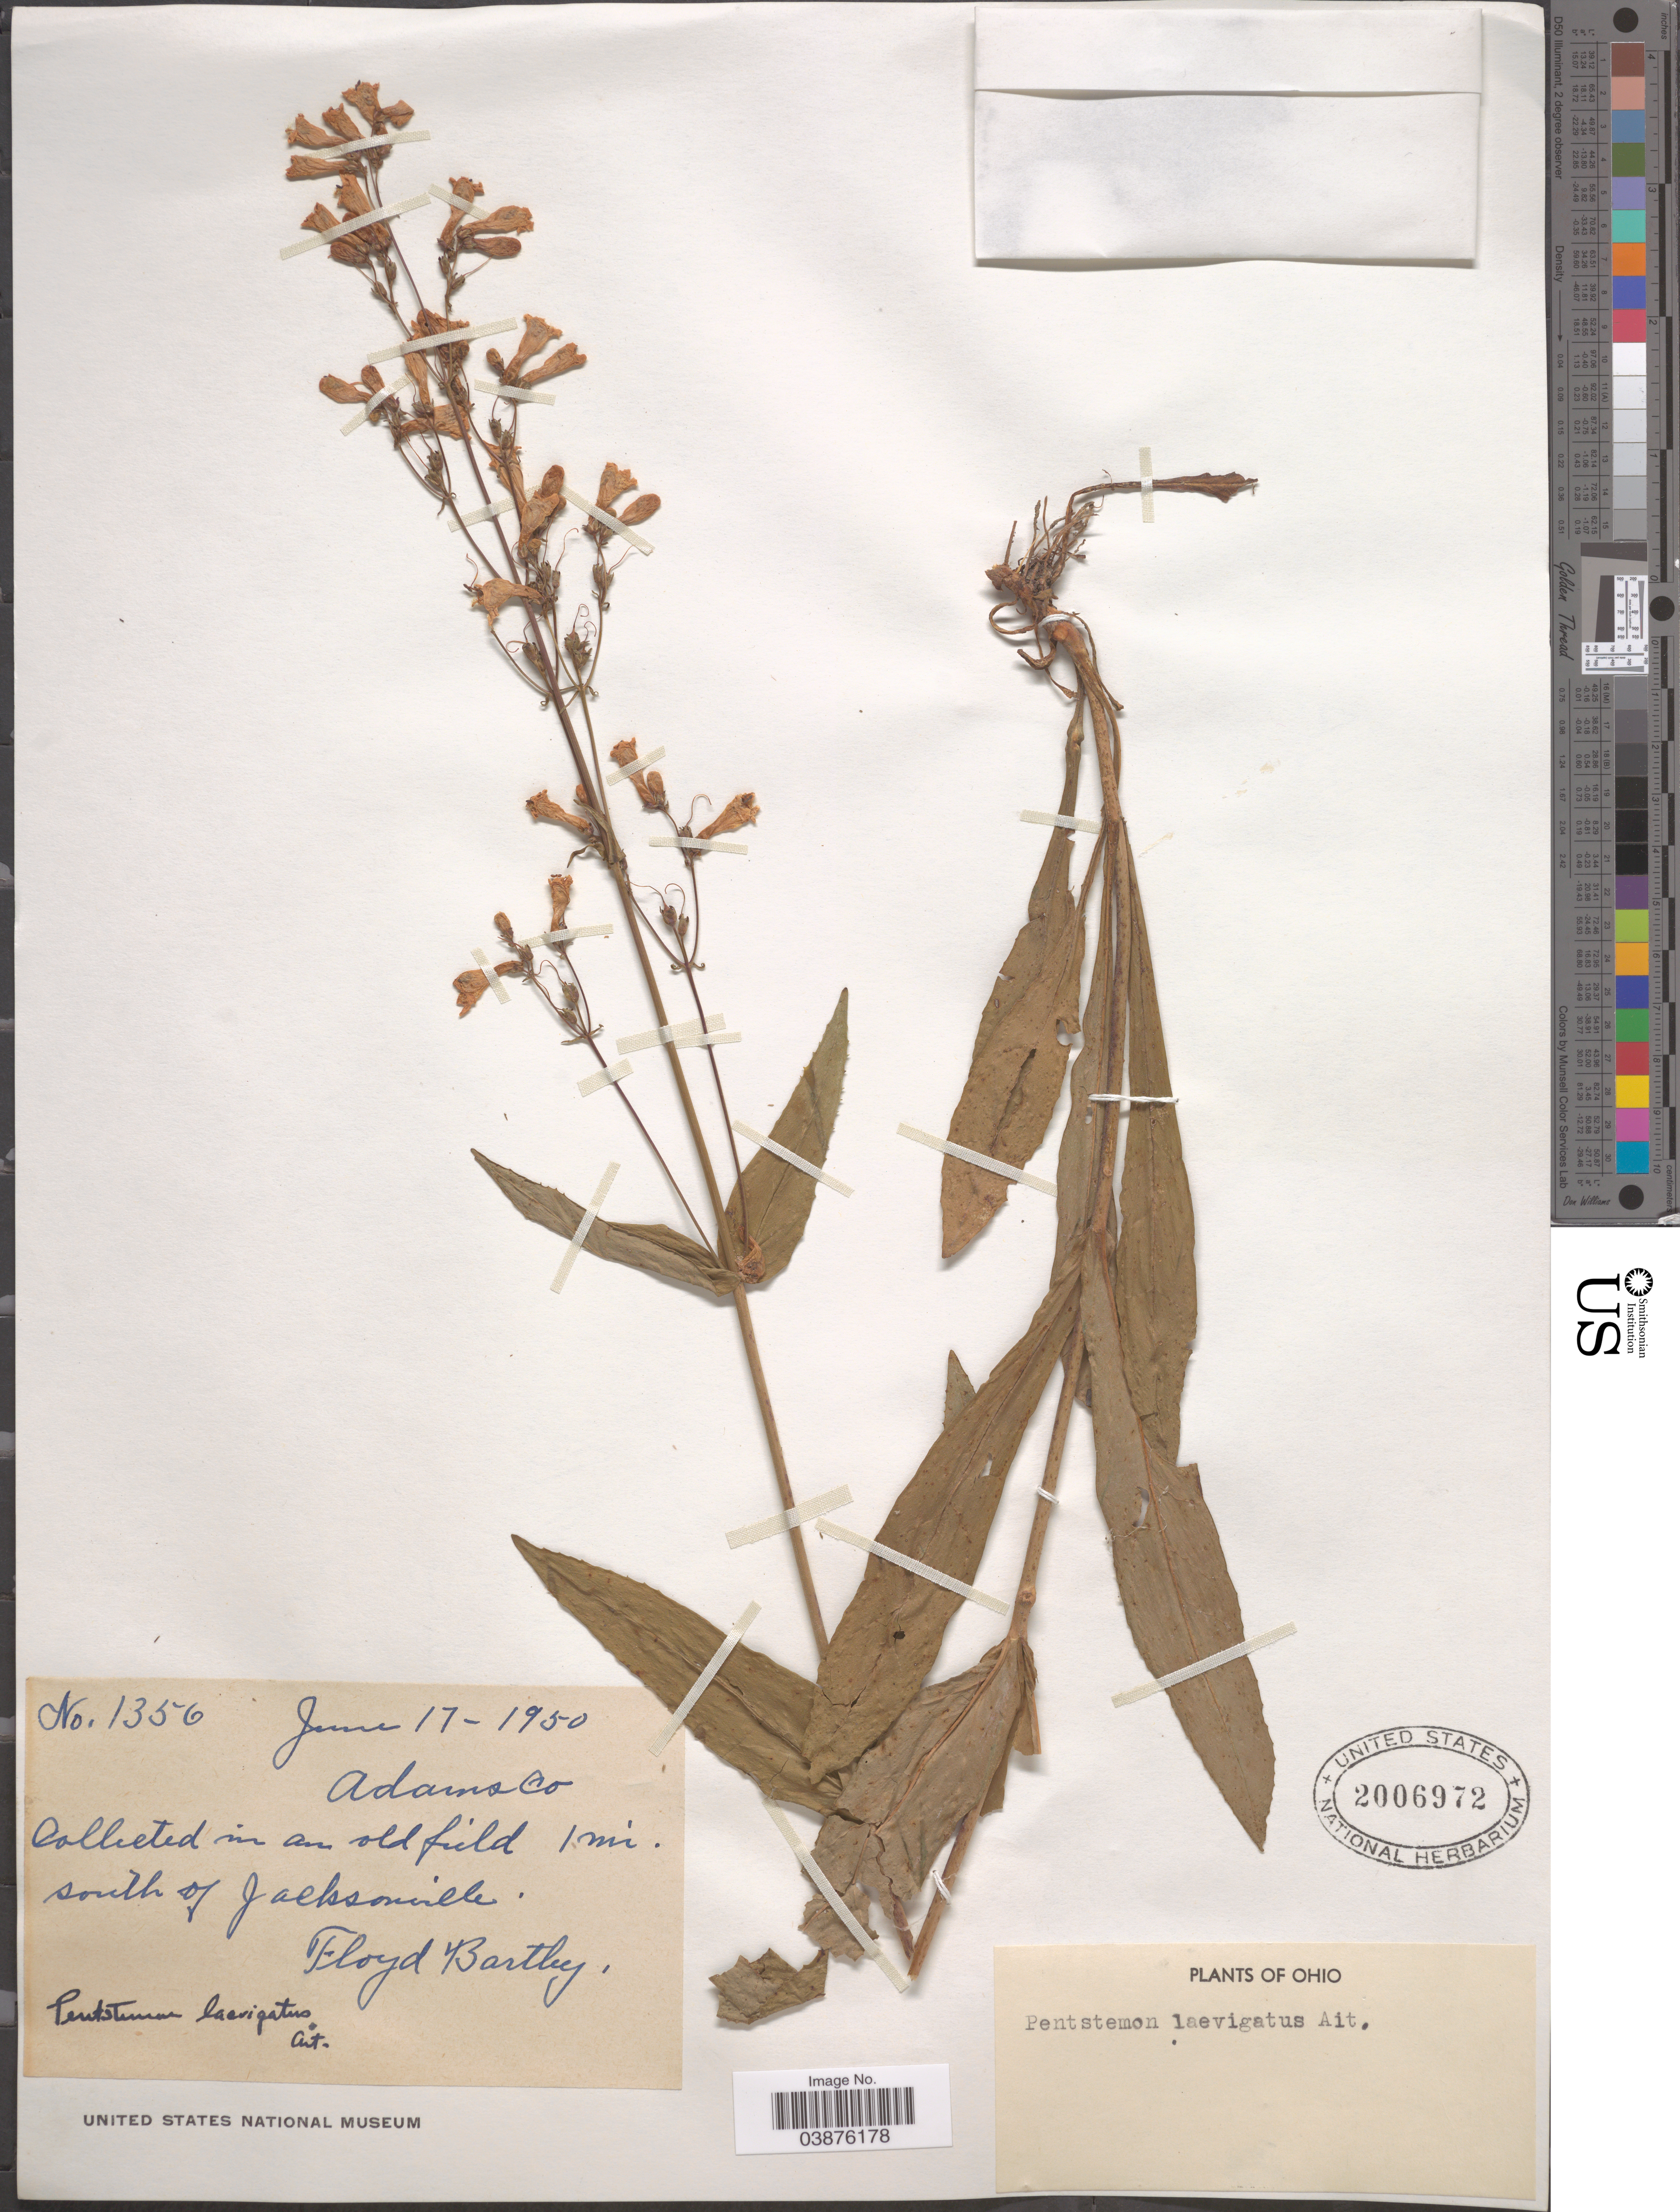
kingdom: Plantae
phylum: Tracheophyta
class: Magnoliopsida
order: Lamiales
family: Plantaginaceae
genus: Penstemon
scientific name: Penstemon laevigatus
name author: Aiton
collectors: F. Bartley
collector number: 1356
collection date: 1950-06-17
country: United States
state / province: Ohio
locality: Adams Co. In an old field 1 mi. south of Jacksonville.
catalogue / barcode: US 2006972